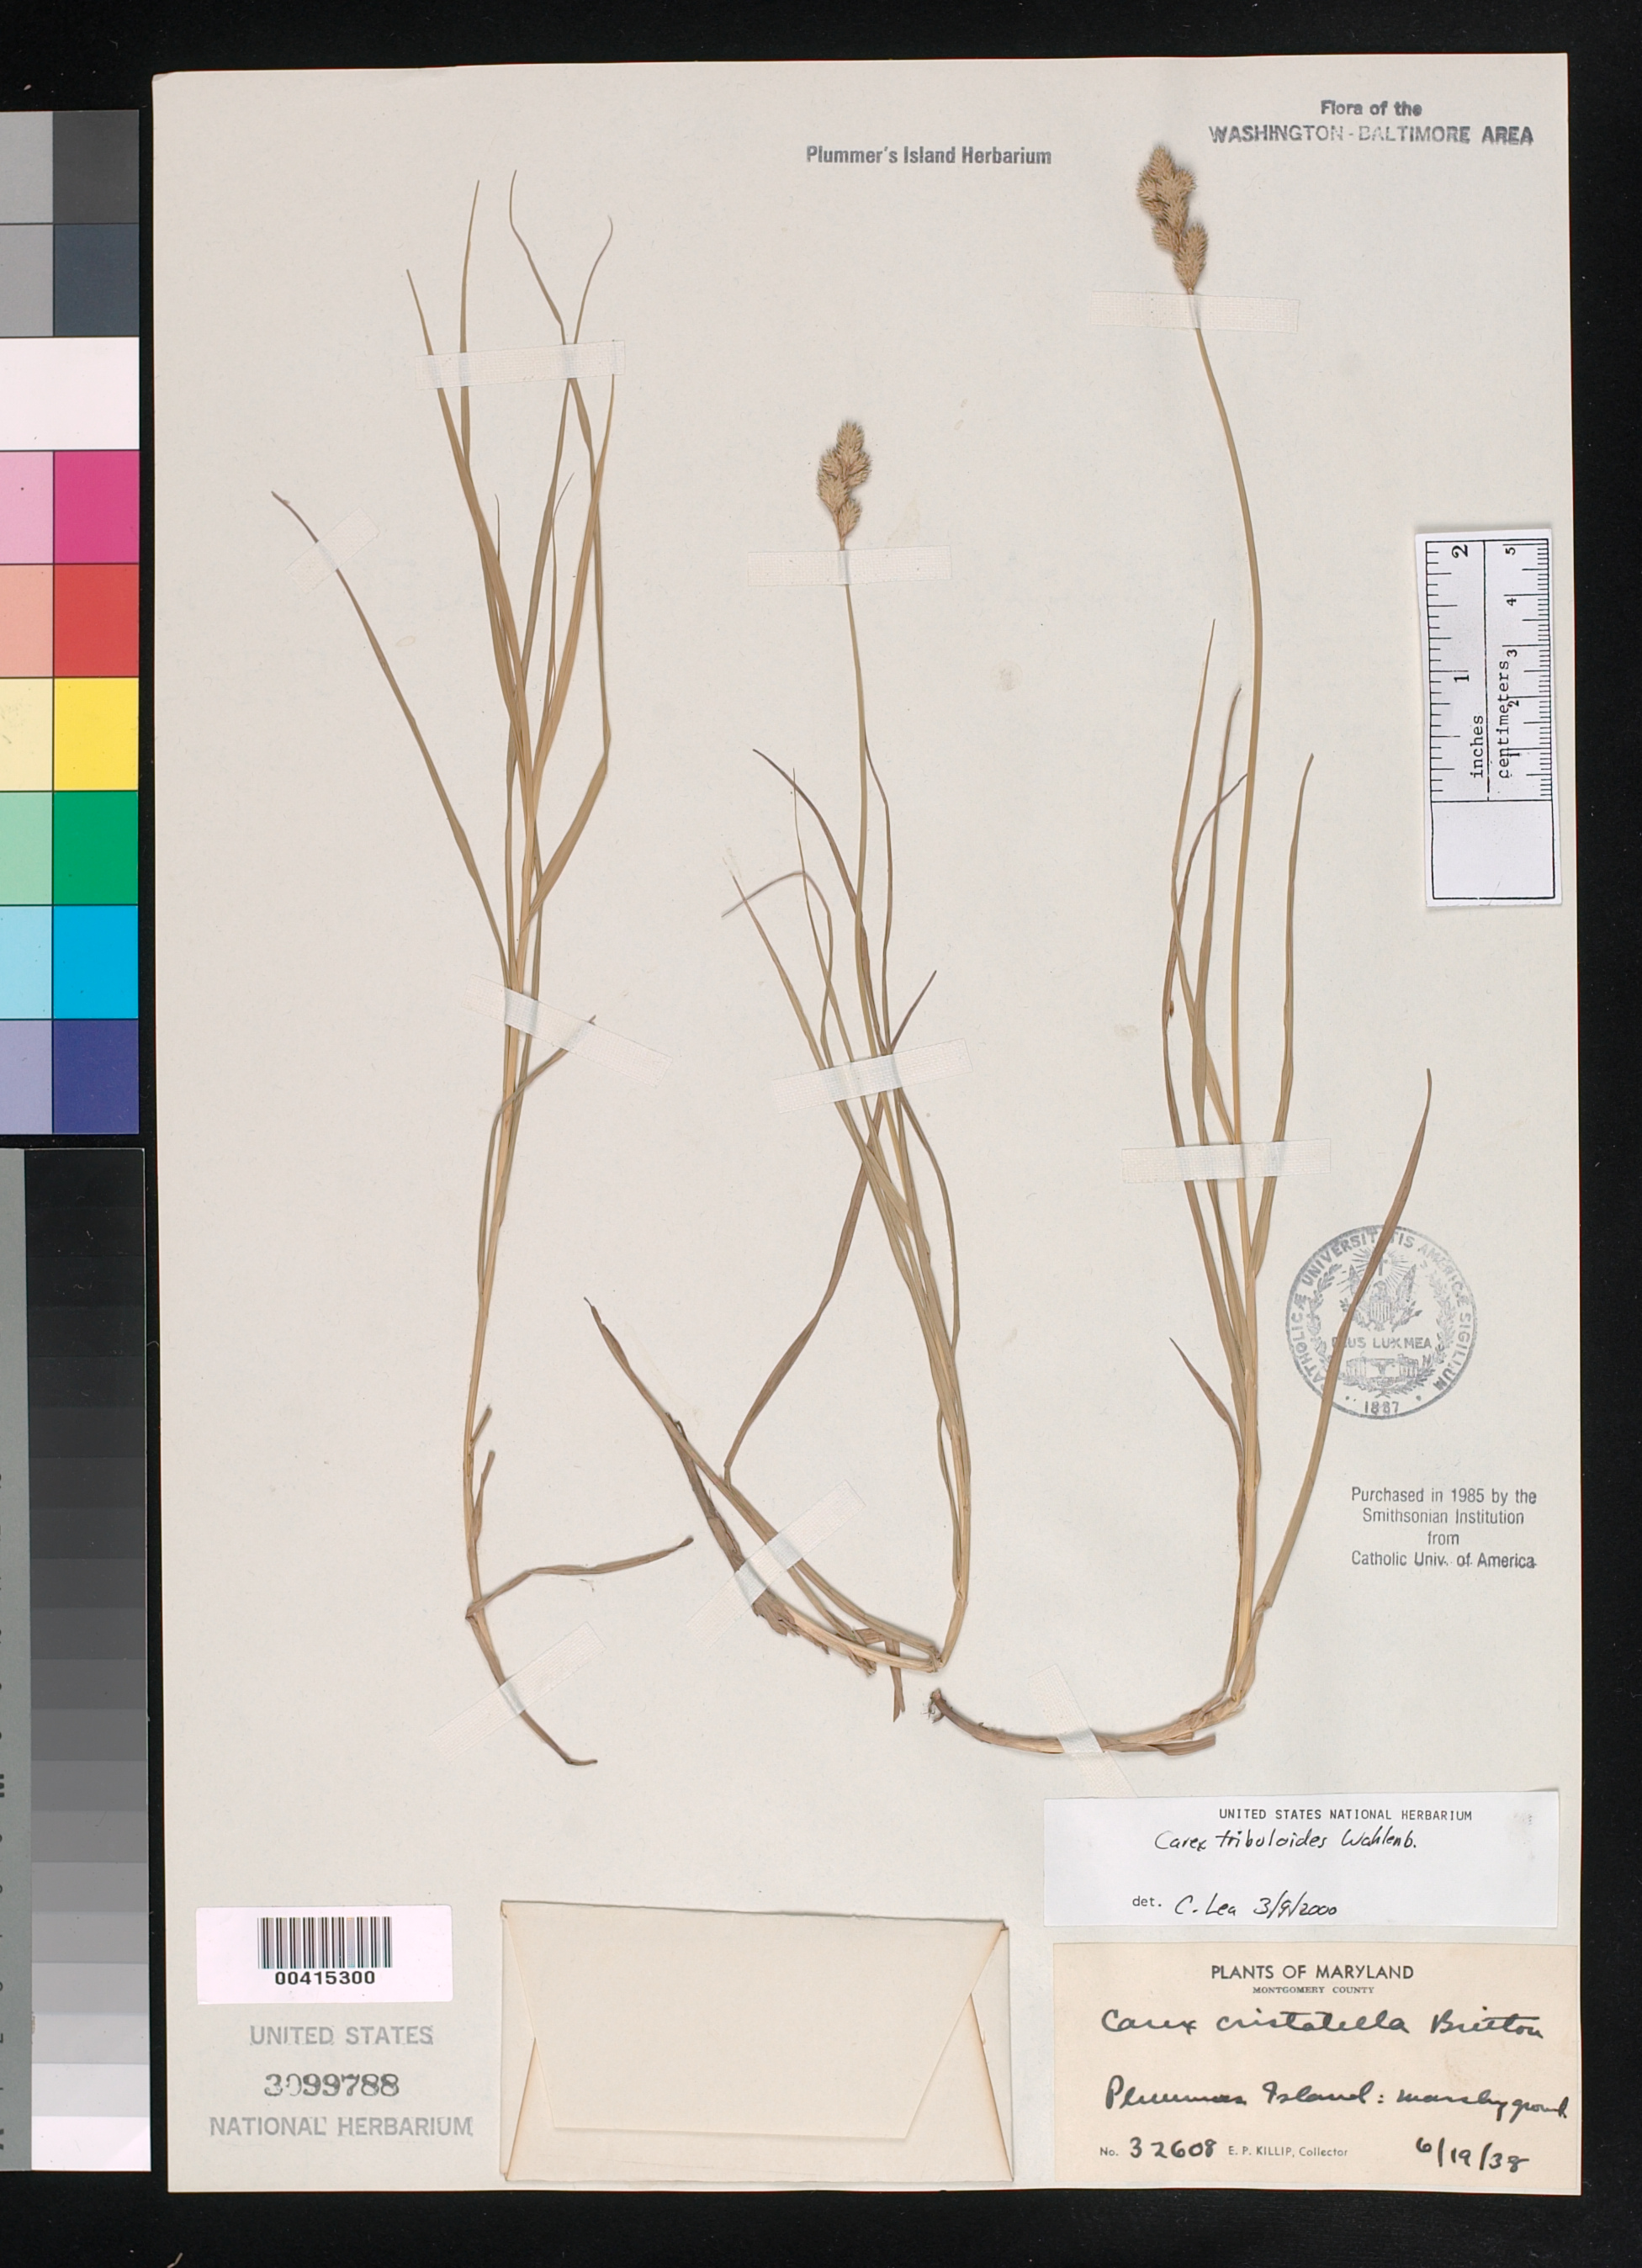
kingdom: Plantae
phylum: Tracheophyta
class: Liliopsida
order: Poales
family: Cyperaceae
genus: Carex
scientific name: Carex tribuloides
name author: Wahlenb.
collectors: E. P. Killip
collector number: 32608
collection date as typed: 19 Jun 1938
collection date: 1938-06-19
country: United States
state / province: Maryland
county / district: Montgomery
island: Plummers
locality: Plummer's Island Plummers Island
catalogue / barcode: US 3099788